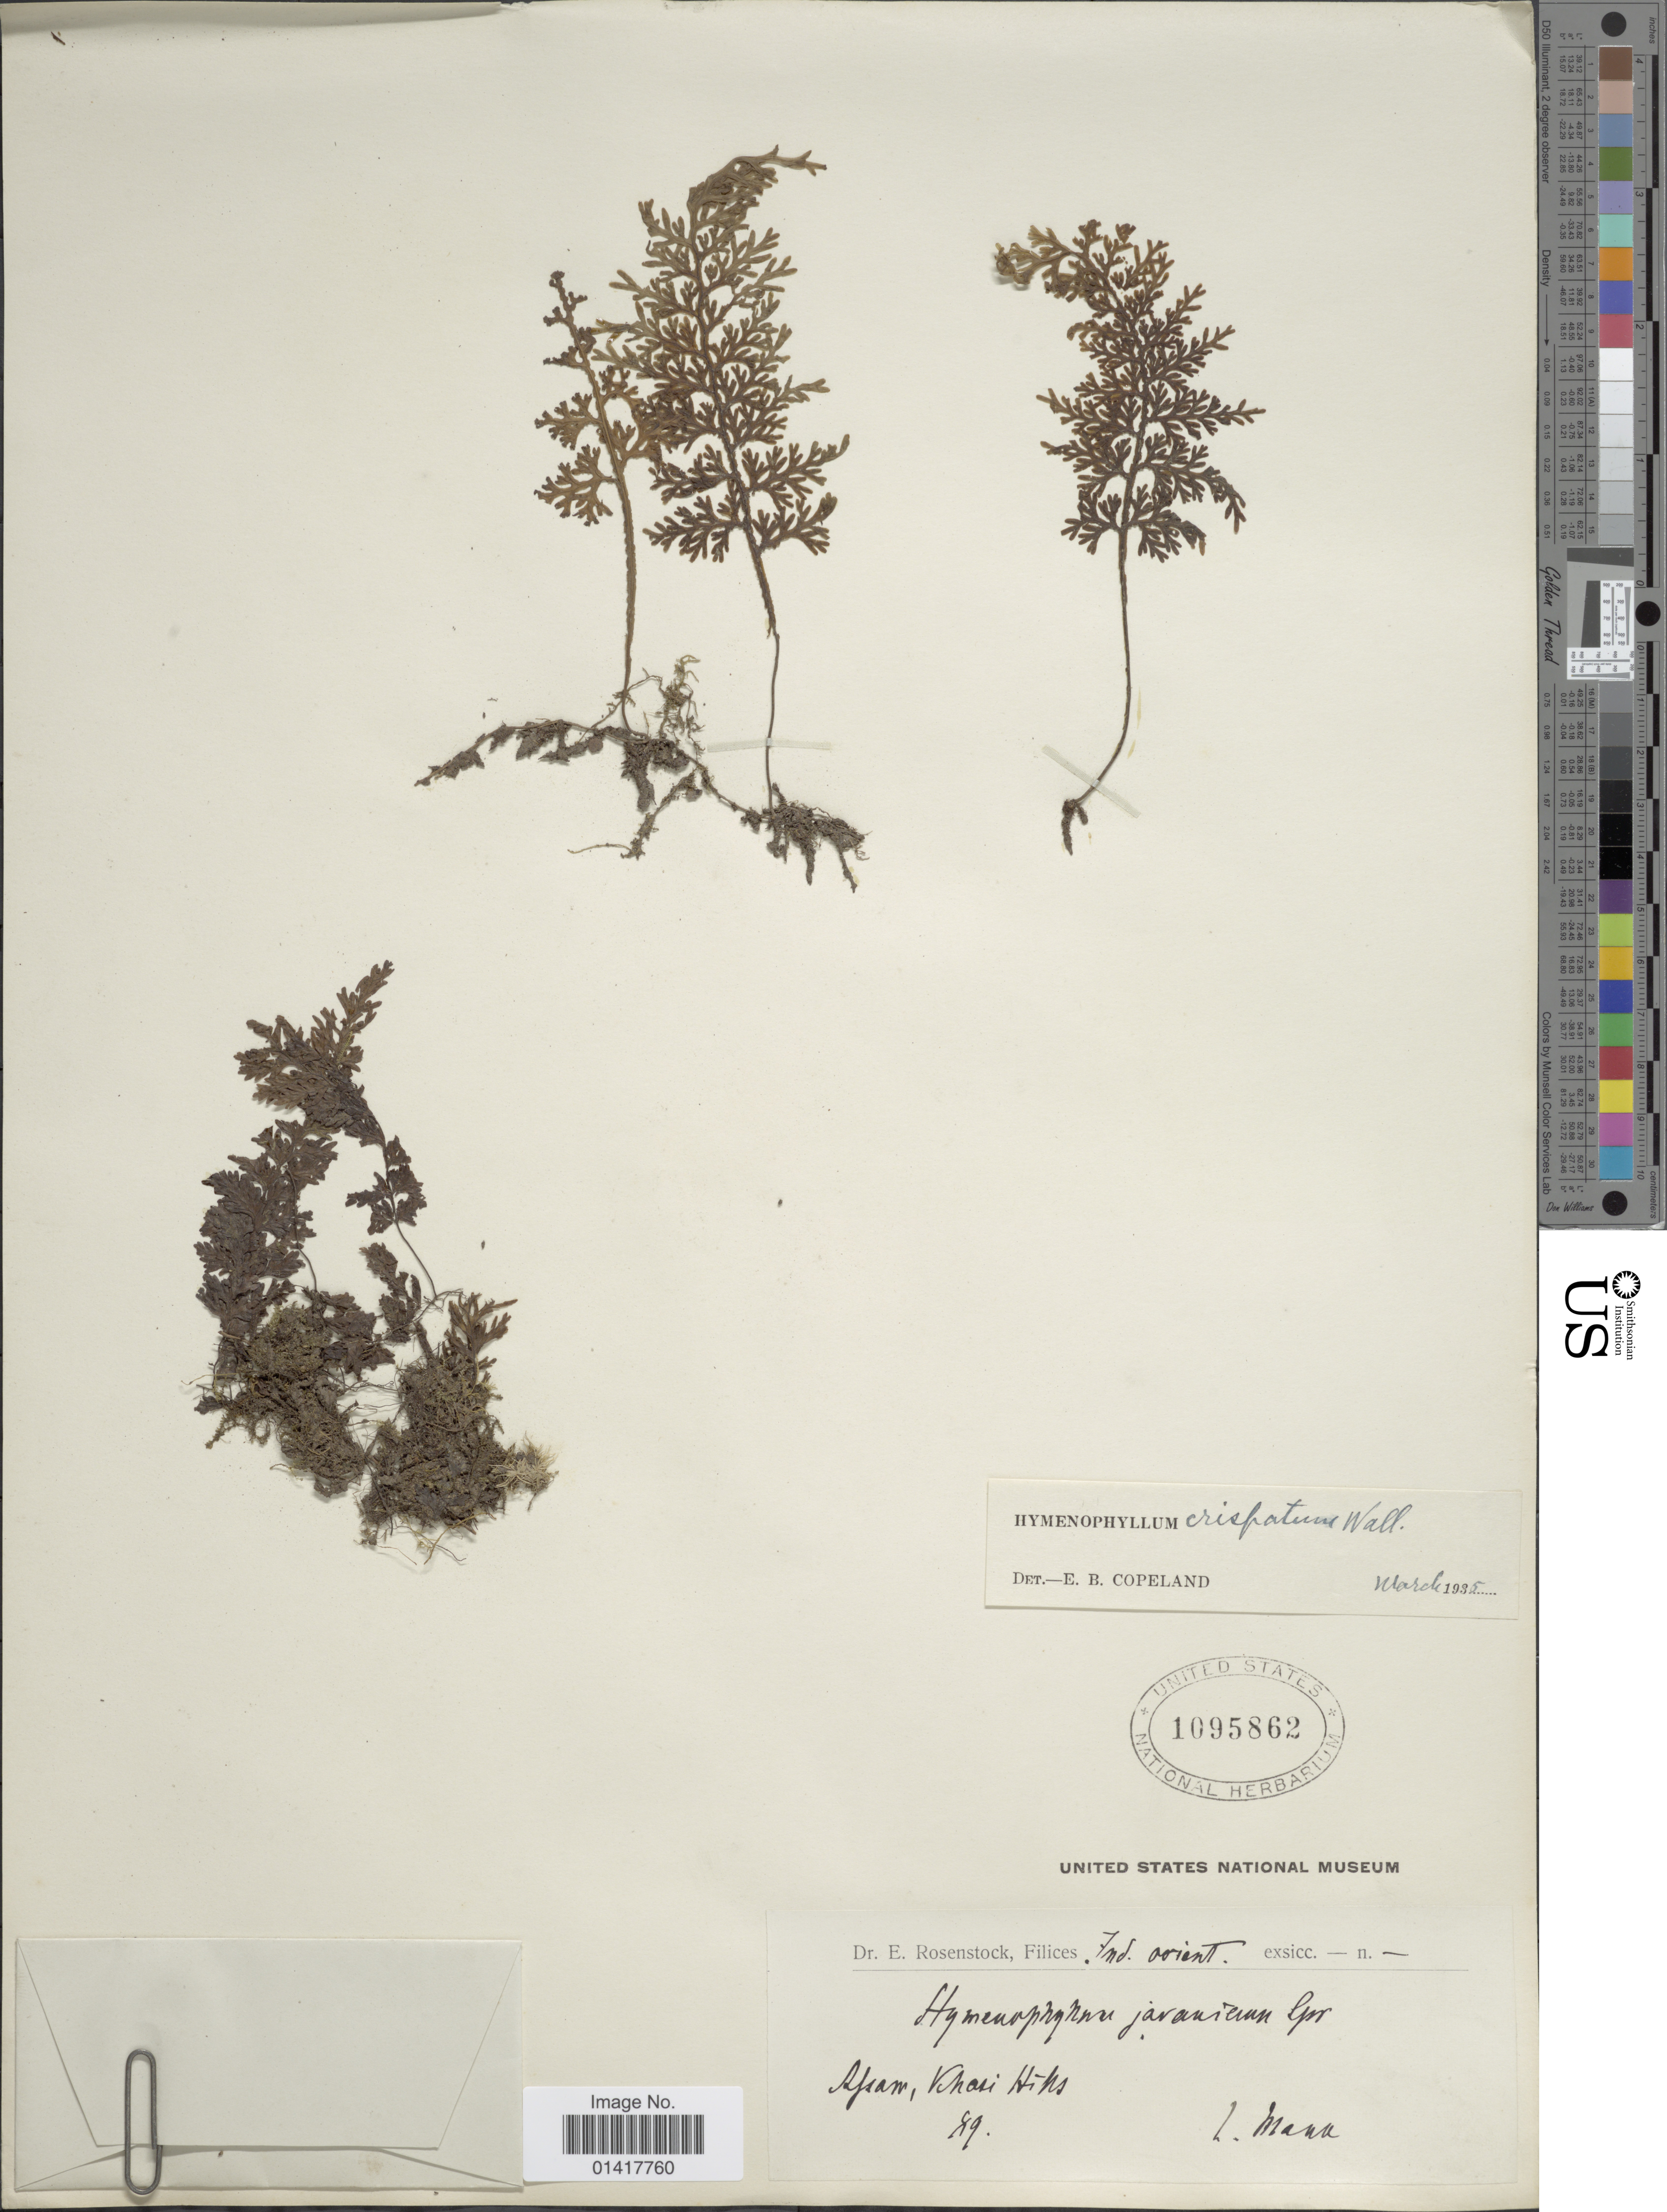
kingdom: Plantae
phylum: Tracheophyta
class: Polypodiopsida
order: Hymenophyllales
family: Hymenophyllaceae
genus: Hymenophyllum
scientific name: Hymenophyllum crispatum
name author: Wall. ex Hook. & Grev.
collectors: L. Mann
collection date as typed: Transcribed d/m/y: //89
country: India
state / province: Meghalaya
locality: Khasi Hills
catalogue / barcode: US 1095862